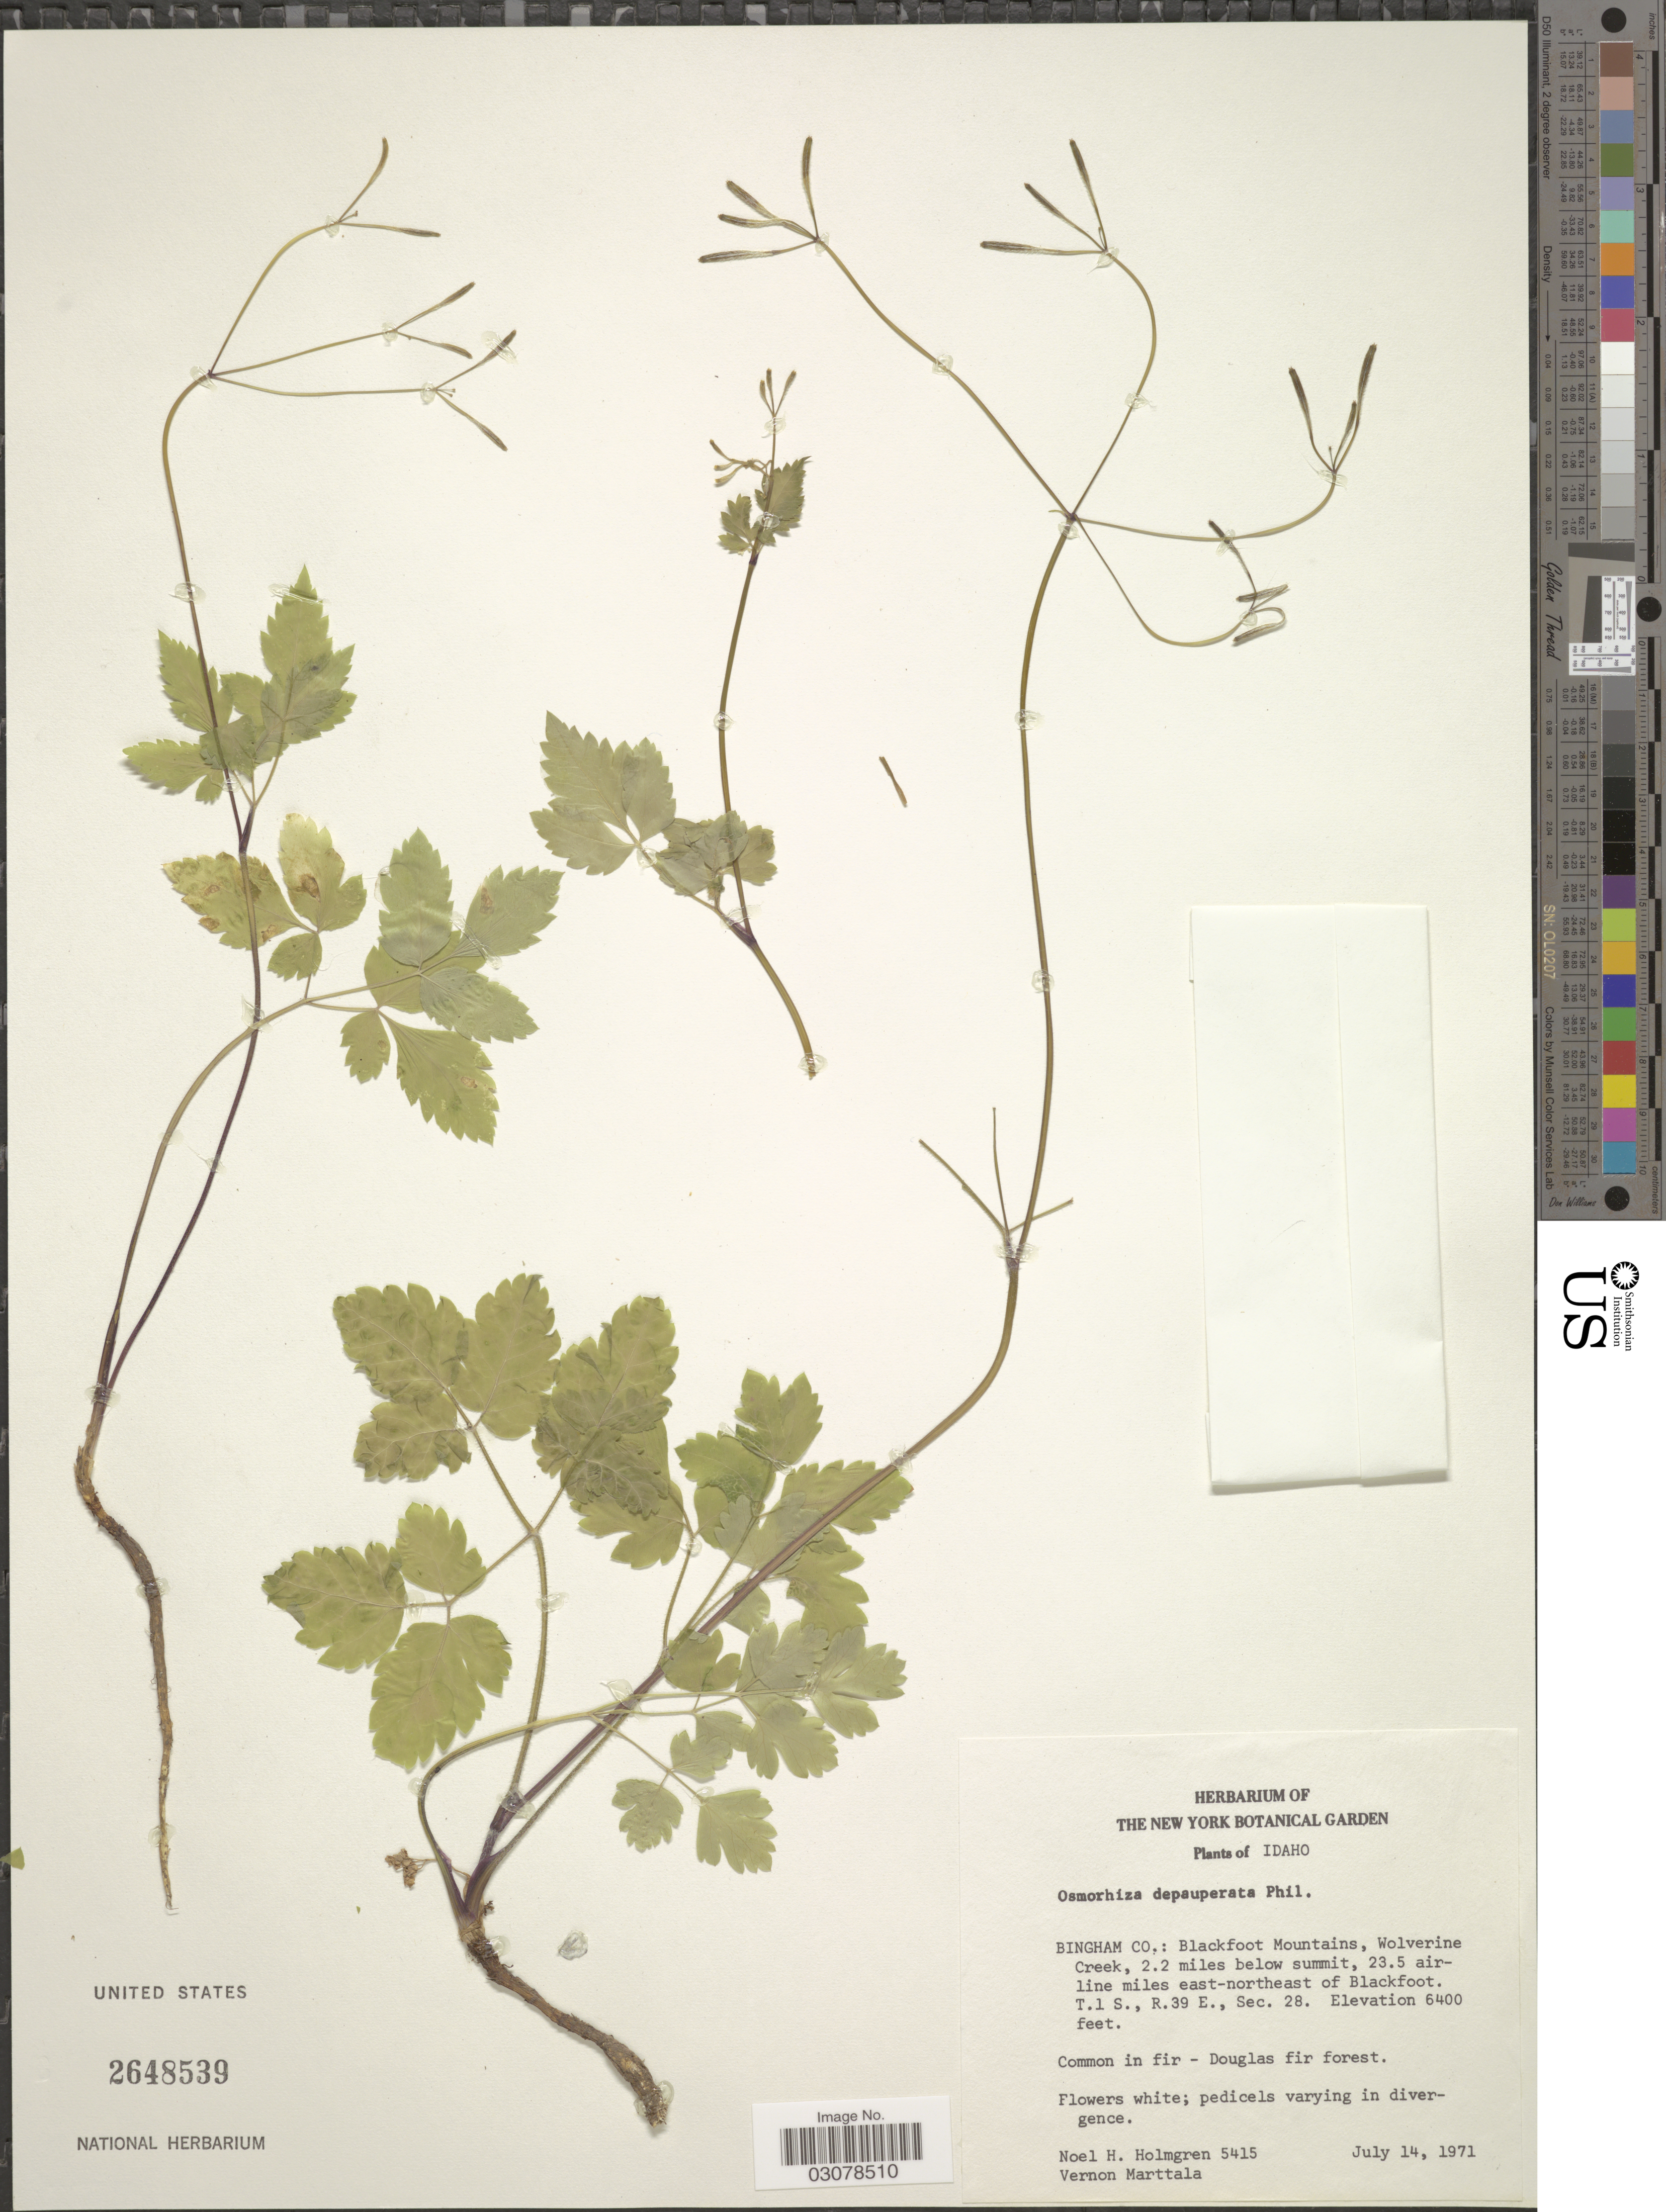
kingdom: Plantae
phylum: Tracheophyta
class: Magnoliopsida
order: Apiales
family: Apiaceae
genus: Osmorhiza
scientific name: Osmorhiza depauperata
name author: Phil.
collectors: N. H. Holmgren & V. Marttala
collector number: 5415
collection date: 1971-07-14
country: United States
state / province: Idaho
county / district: Bingham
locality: Blackfoot Mountains, Wolverine Creek, 2.2 miles below summit, 23.5 air-line miles east-northeast of Blackfoot. T. 1 S., T. 39 E., Sec. 28.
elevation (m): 1951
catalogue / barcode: US 2648539